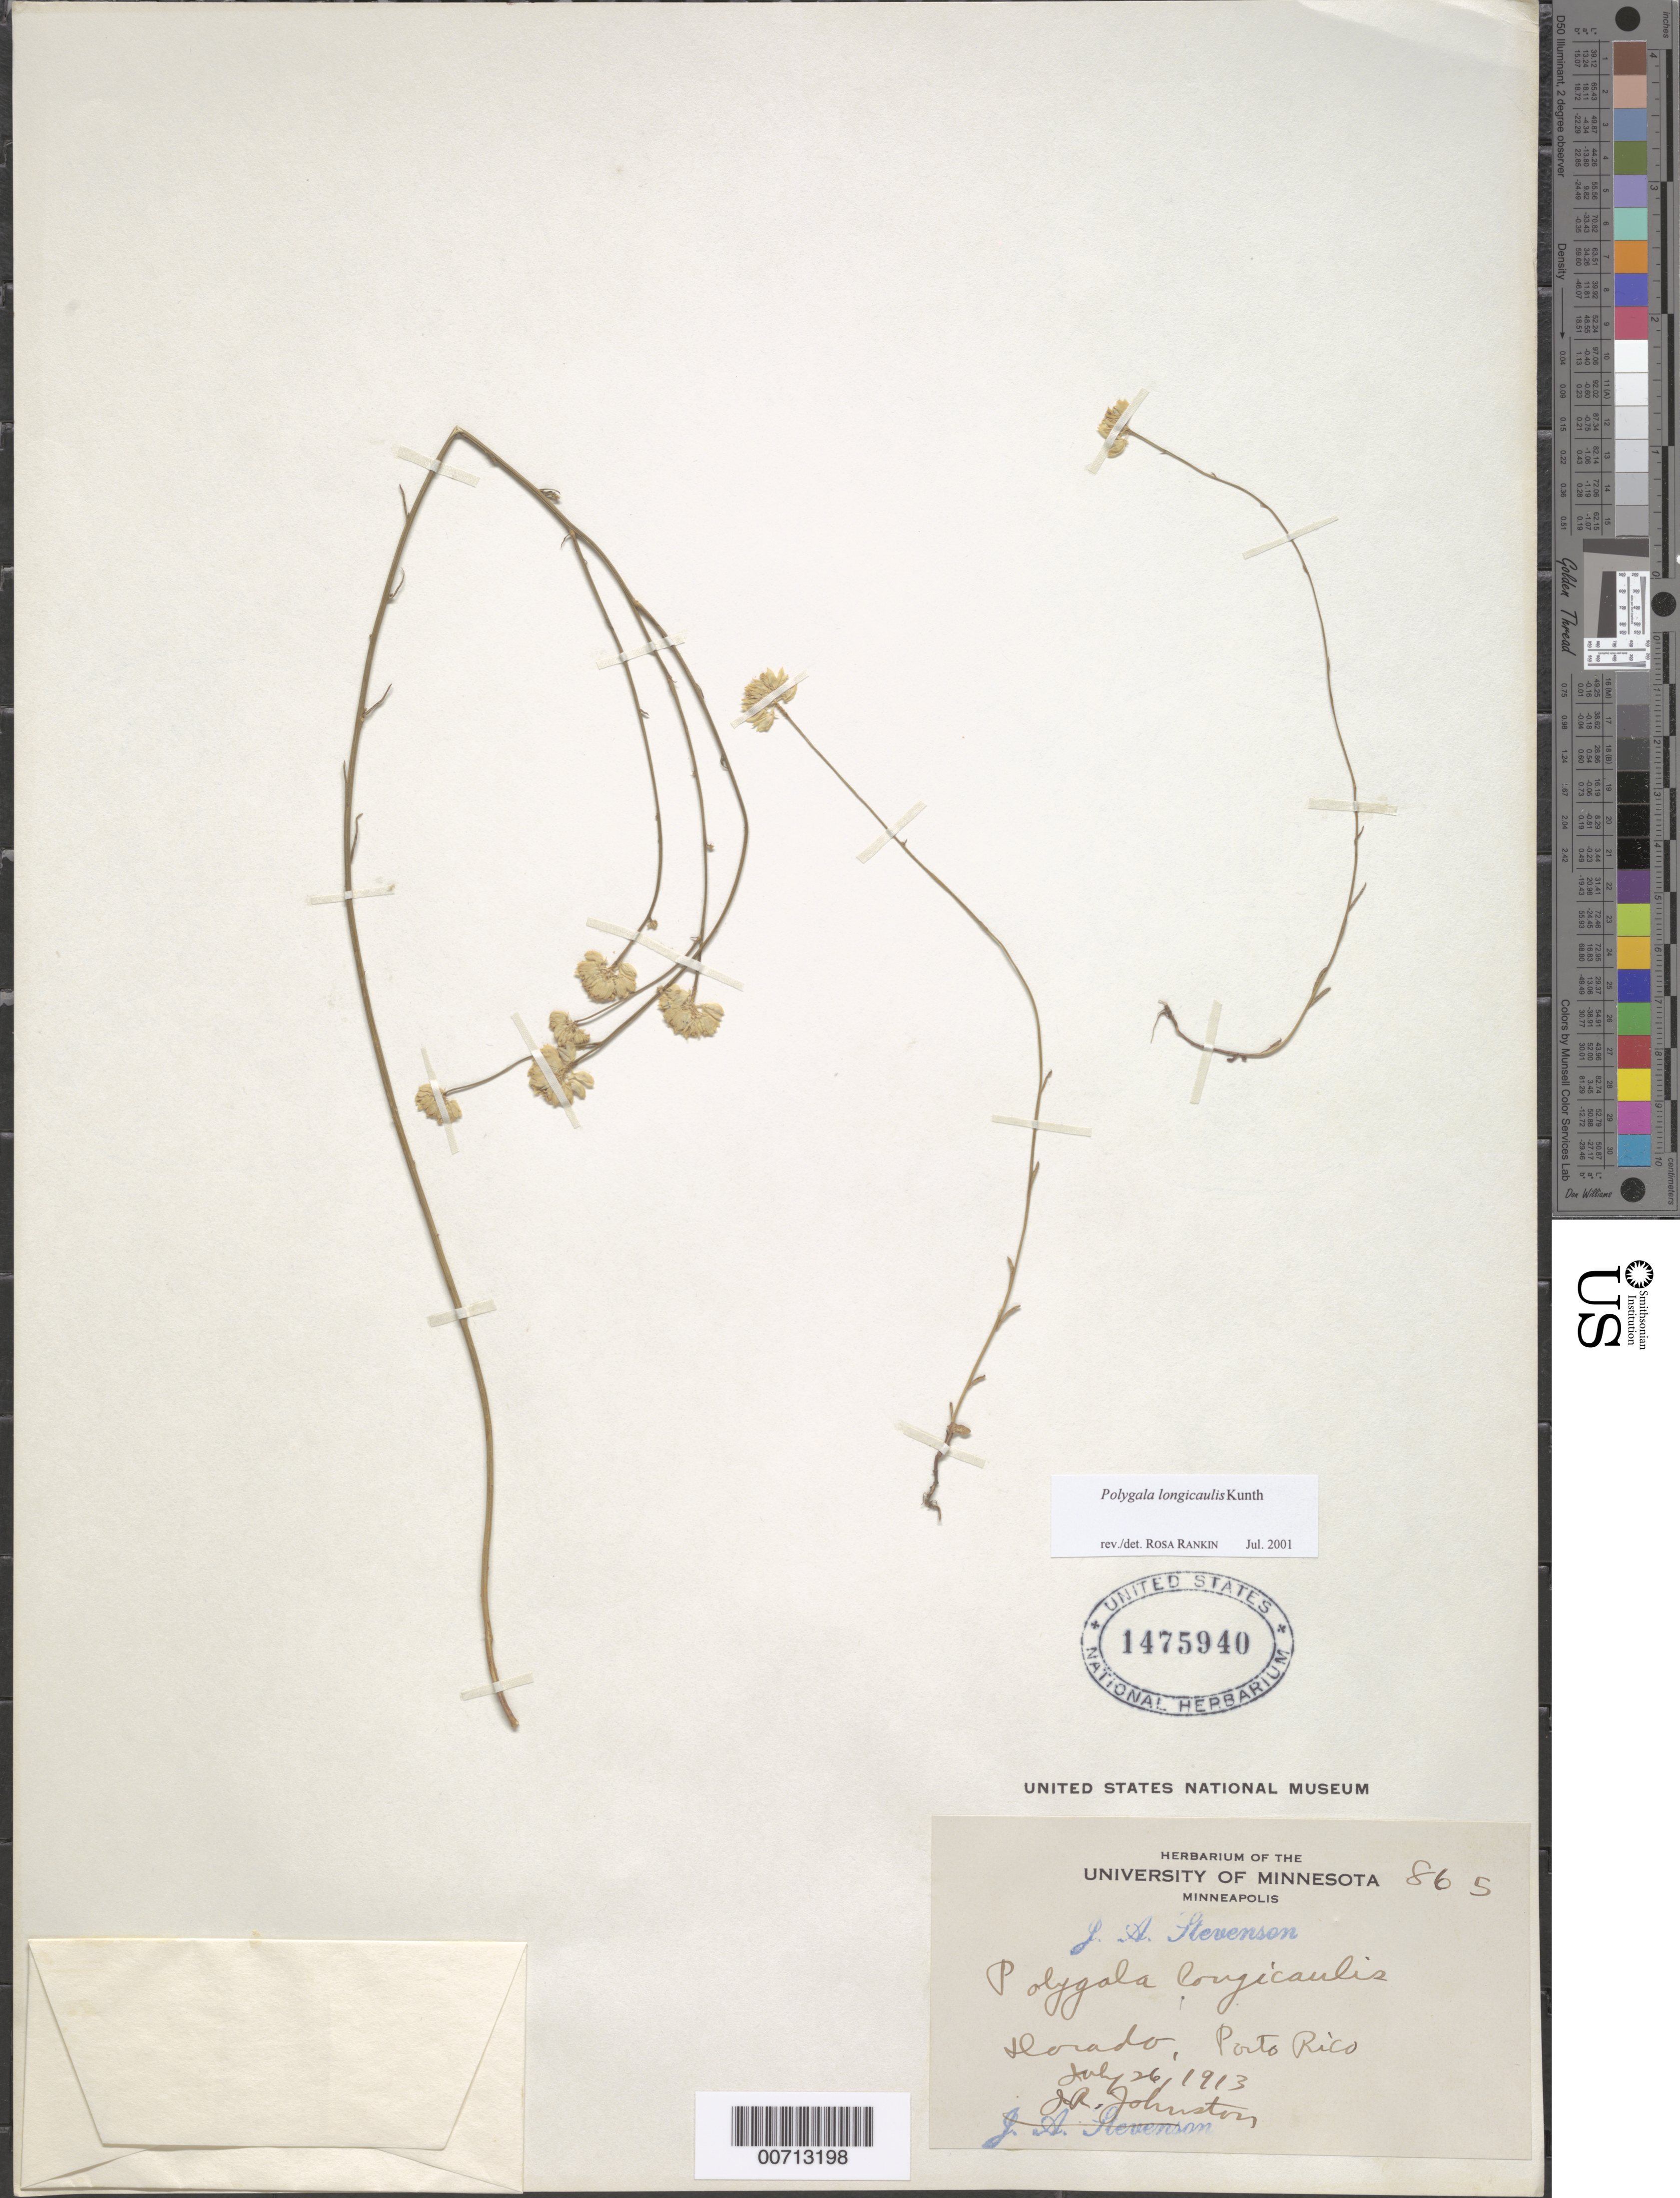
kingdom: Plantae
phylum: Tracheophyta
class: Magnoliopsida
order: Fabales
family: Polygalaceae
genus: Polygala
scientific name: Polygala longicaulis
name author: Kunth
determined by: Rankin Rodriguez, Rosa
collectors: J. Johnston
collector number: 865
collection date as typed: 26 Jul 1913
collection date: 1913-07-26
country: Puerto Rico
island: Greater Antilles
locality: Dorado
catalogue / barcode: US 1475940